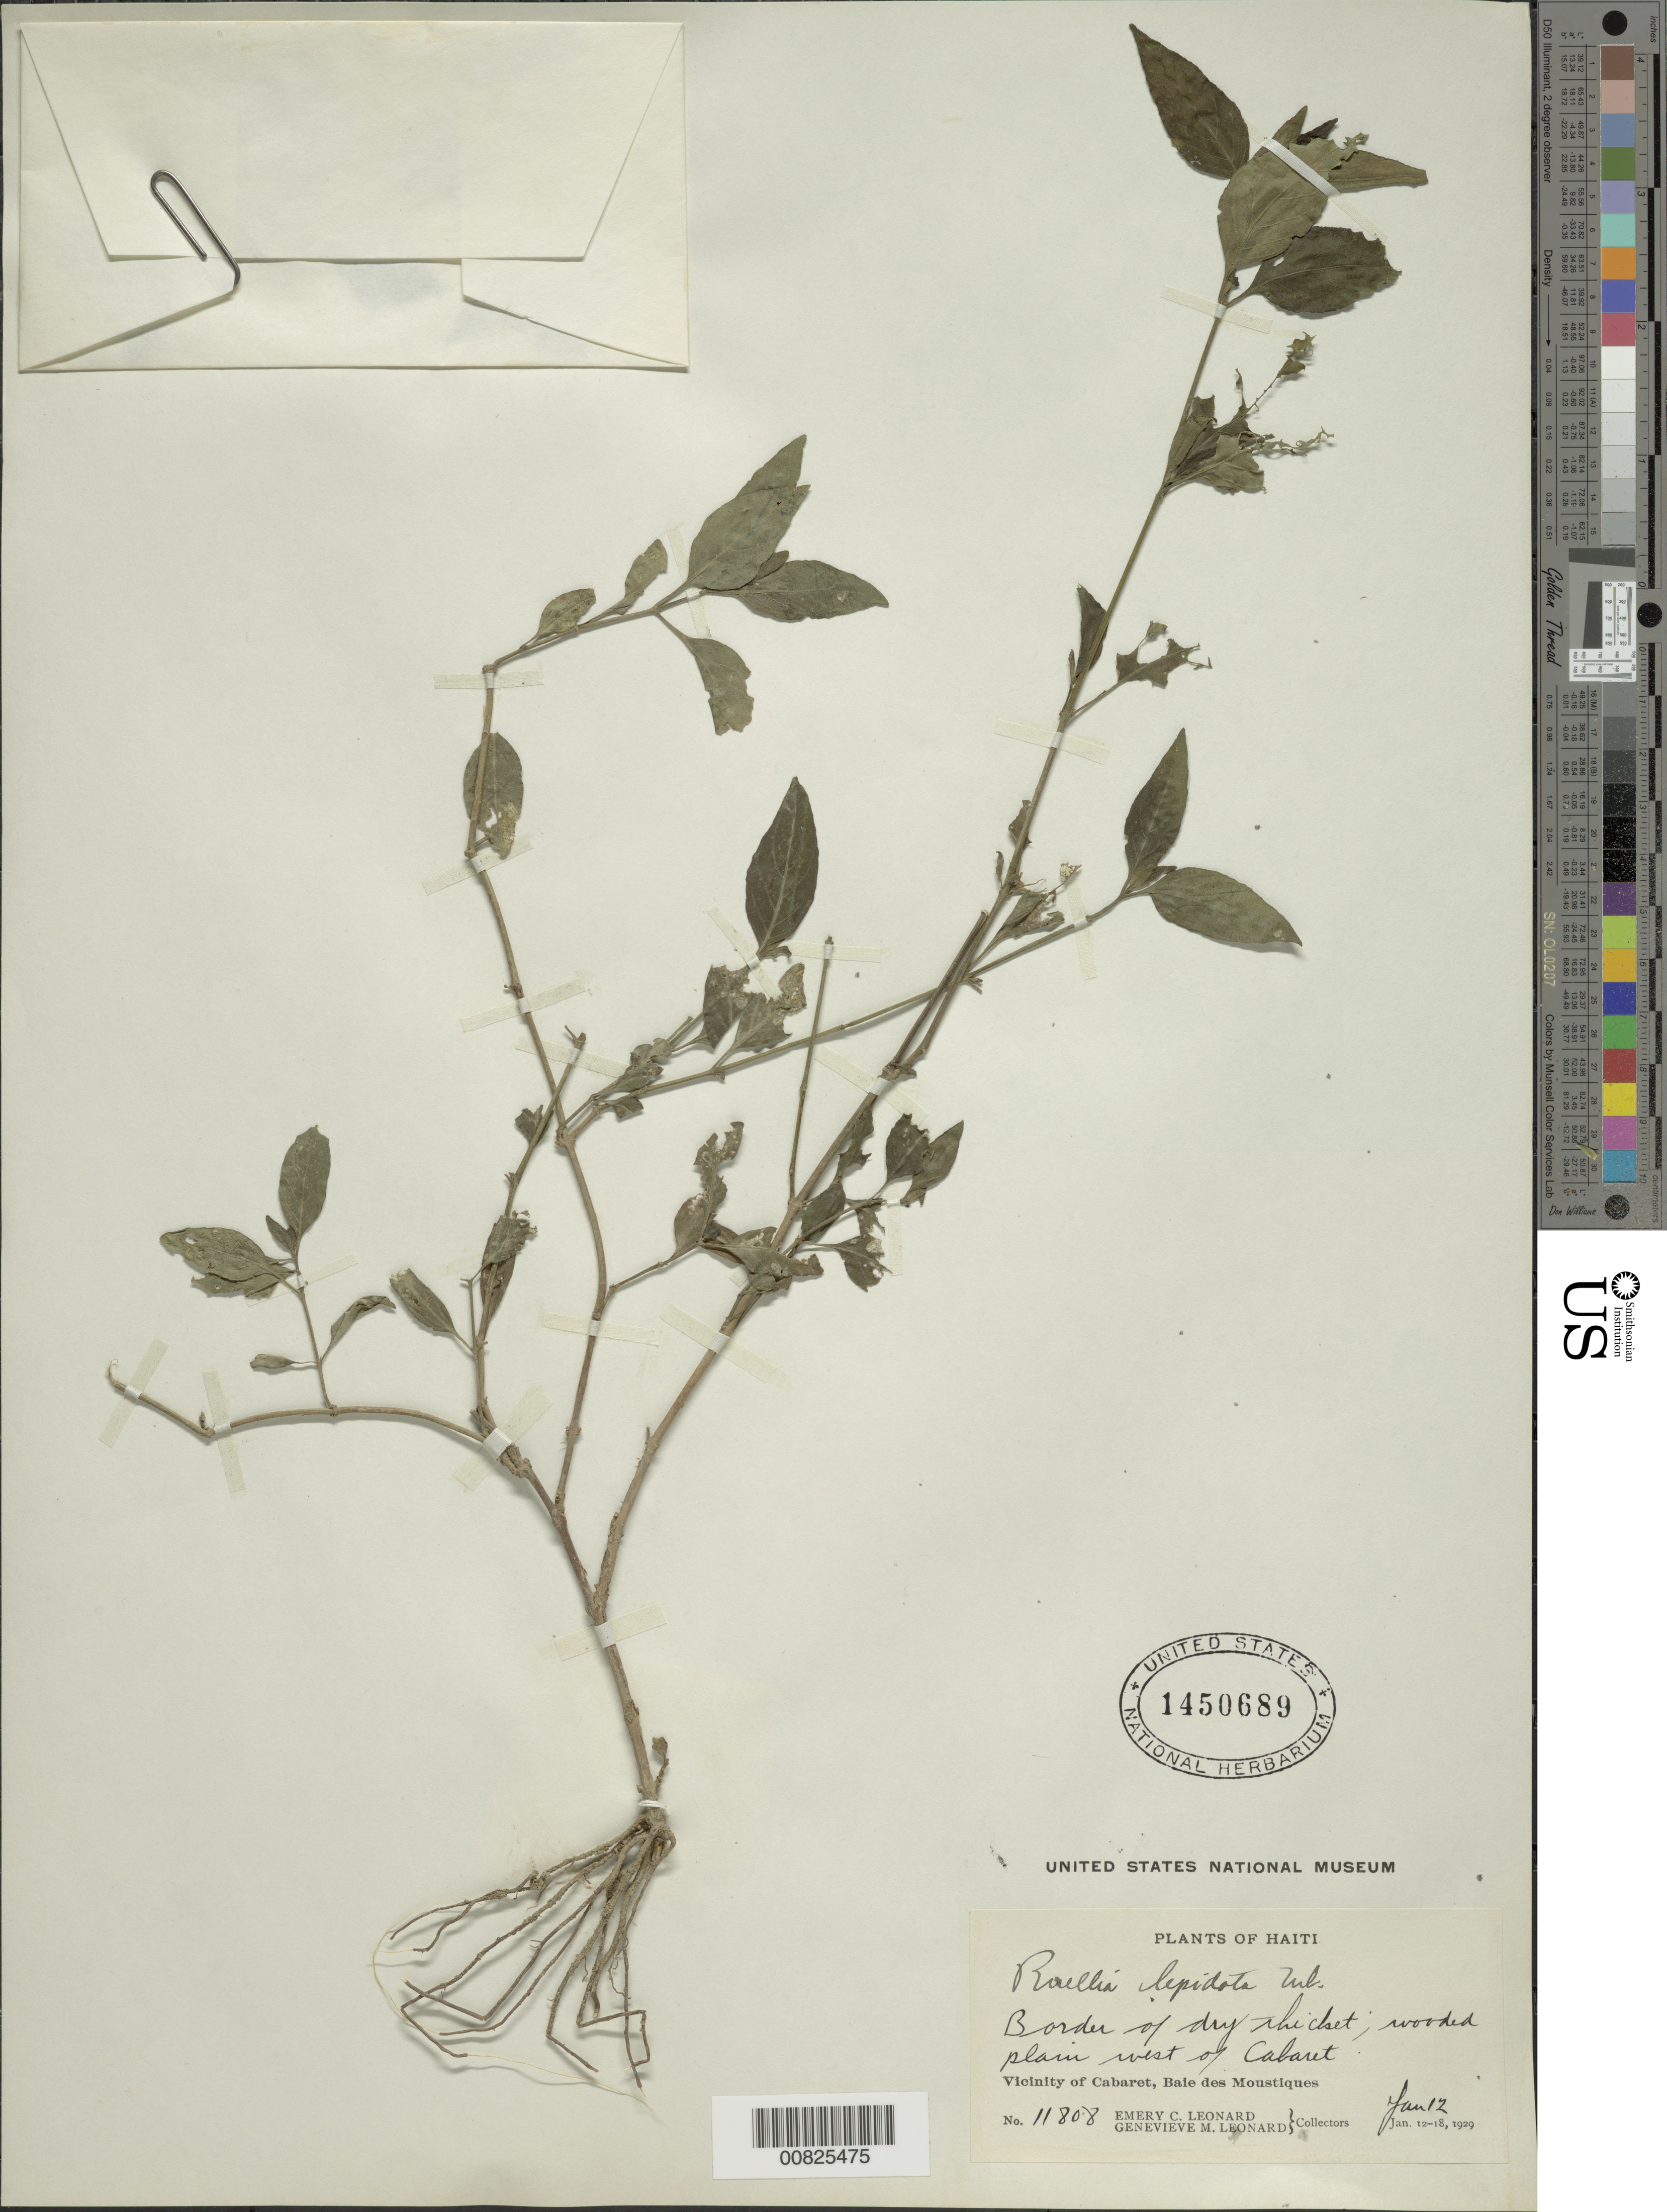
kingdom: Plantae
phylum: Tracheophyta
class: Magnoliopsida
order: Lamiales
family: Acanthaceae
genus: Ruellia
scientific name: Ruellia lepidota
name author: Urb.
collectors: E. C. Leonard & G. M. Leonard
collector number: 11808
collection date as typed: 12 Jan 1929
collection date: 1929-01-12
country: Haiti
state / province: Nord-Ouest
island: Hispaniola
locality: Vicinity of Cabaret, Baie des Moustiques, W of city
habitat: Border of dry thicket of wooded plain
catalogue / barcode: US 1450689